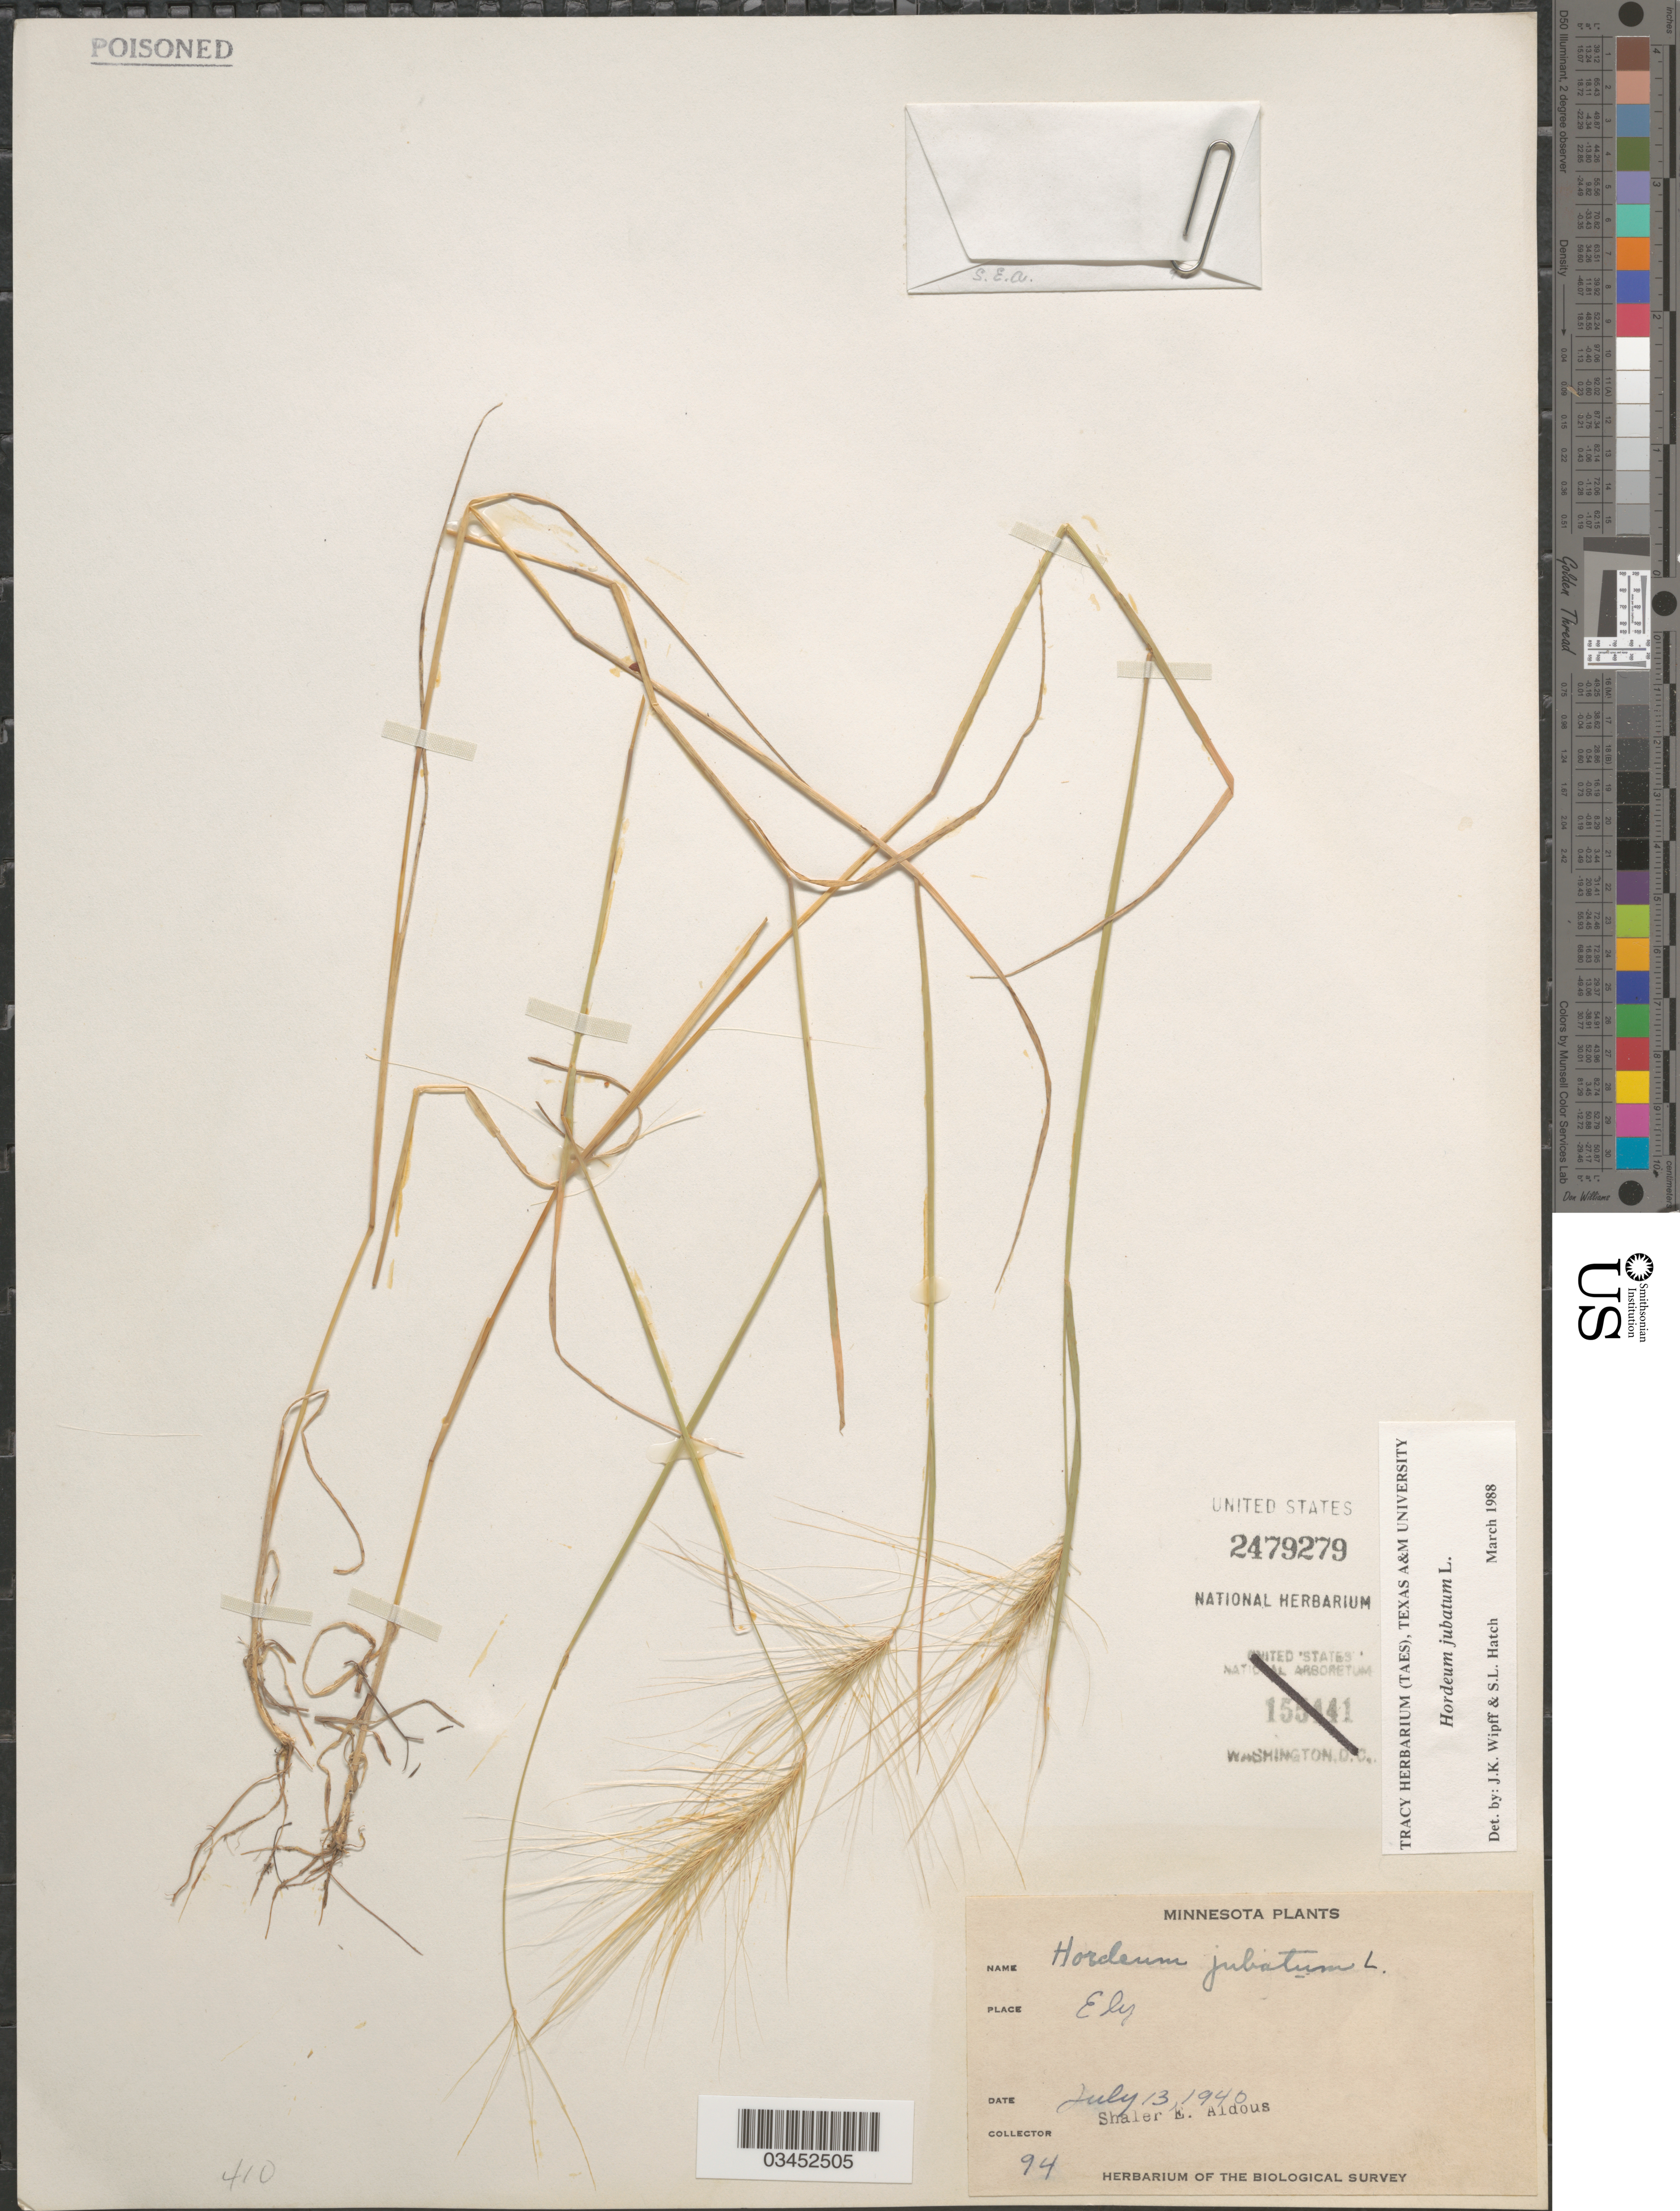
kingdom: Plantae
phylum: Tracheophyta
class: Liliopsida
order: Poales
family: Poaceae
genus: Hordeum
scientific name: Hordeum jubatum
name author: L.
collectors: S. Aldous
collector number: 94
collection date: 1940-07-13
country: United States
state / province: Minnesota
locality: Ely. The Biological Survey.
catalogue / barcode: US 2479279